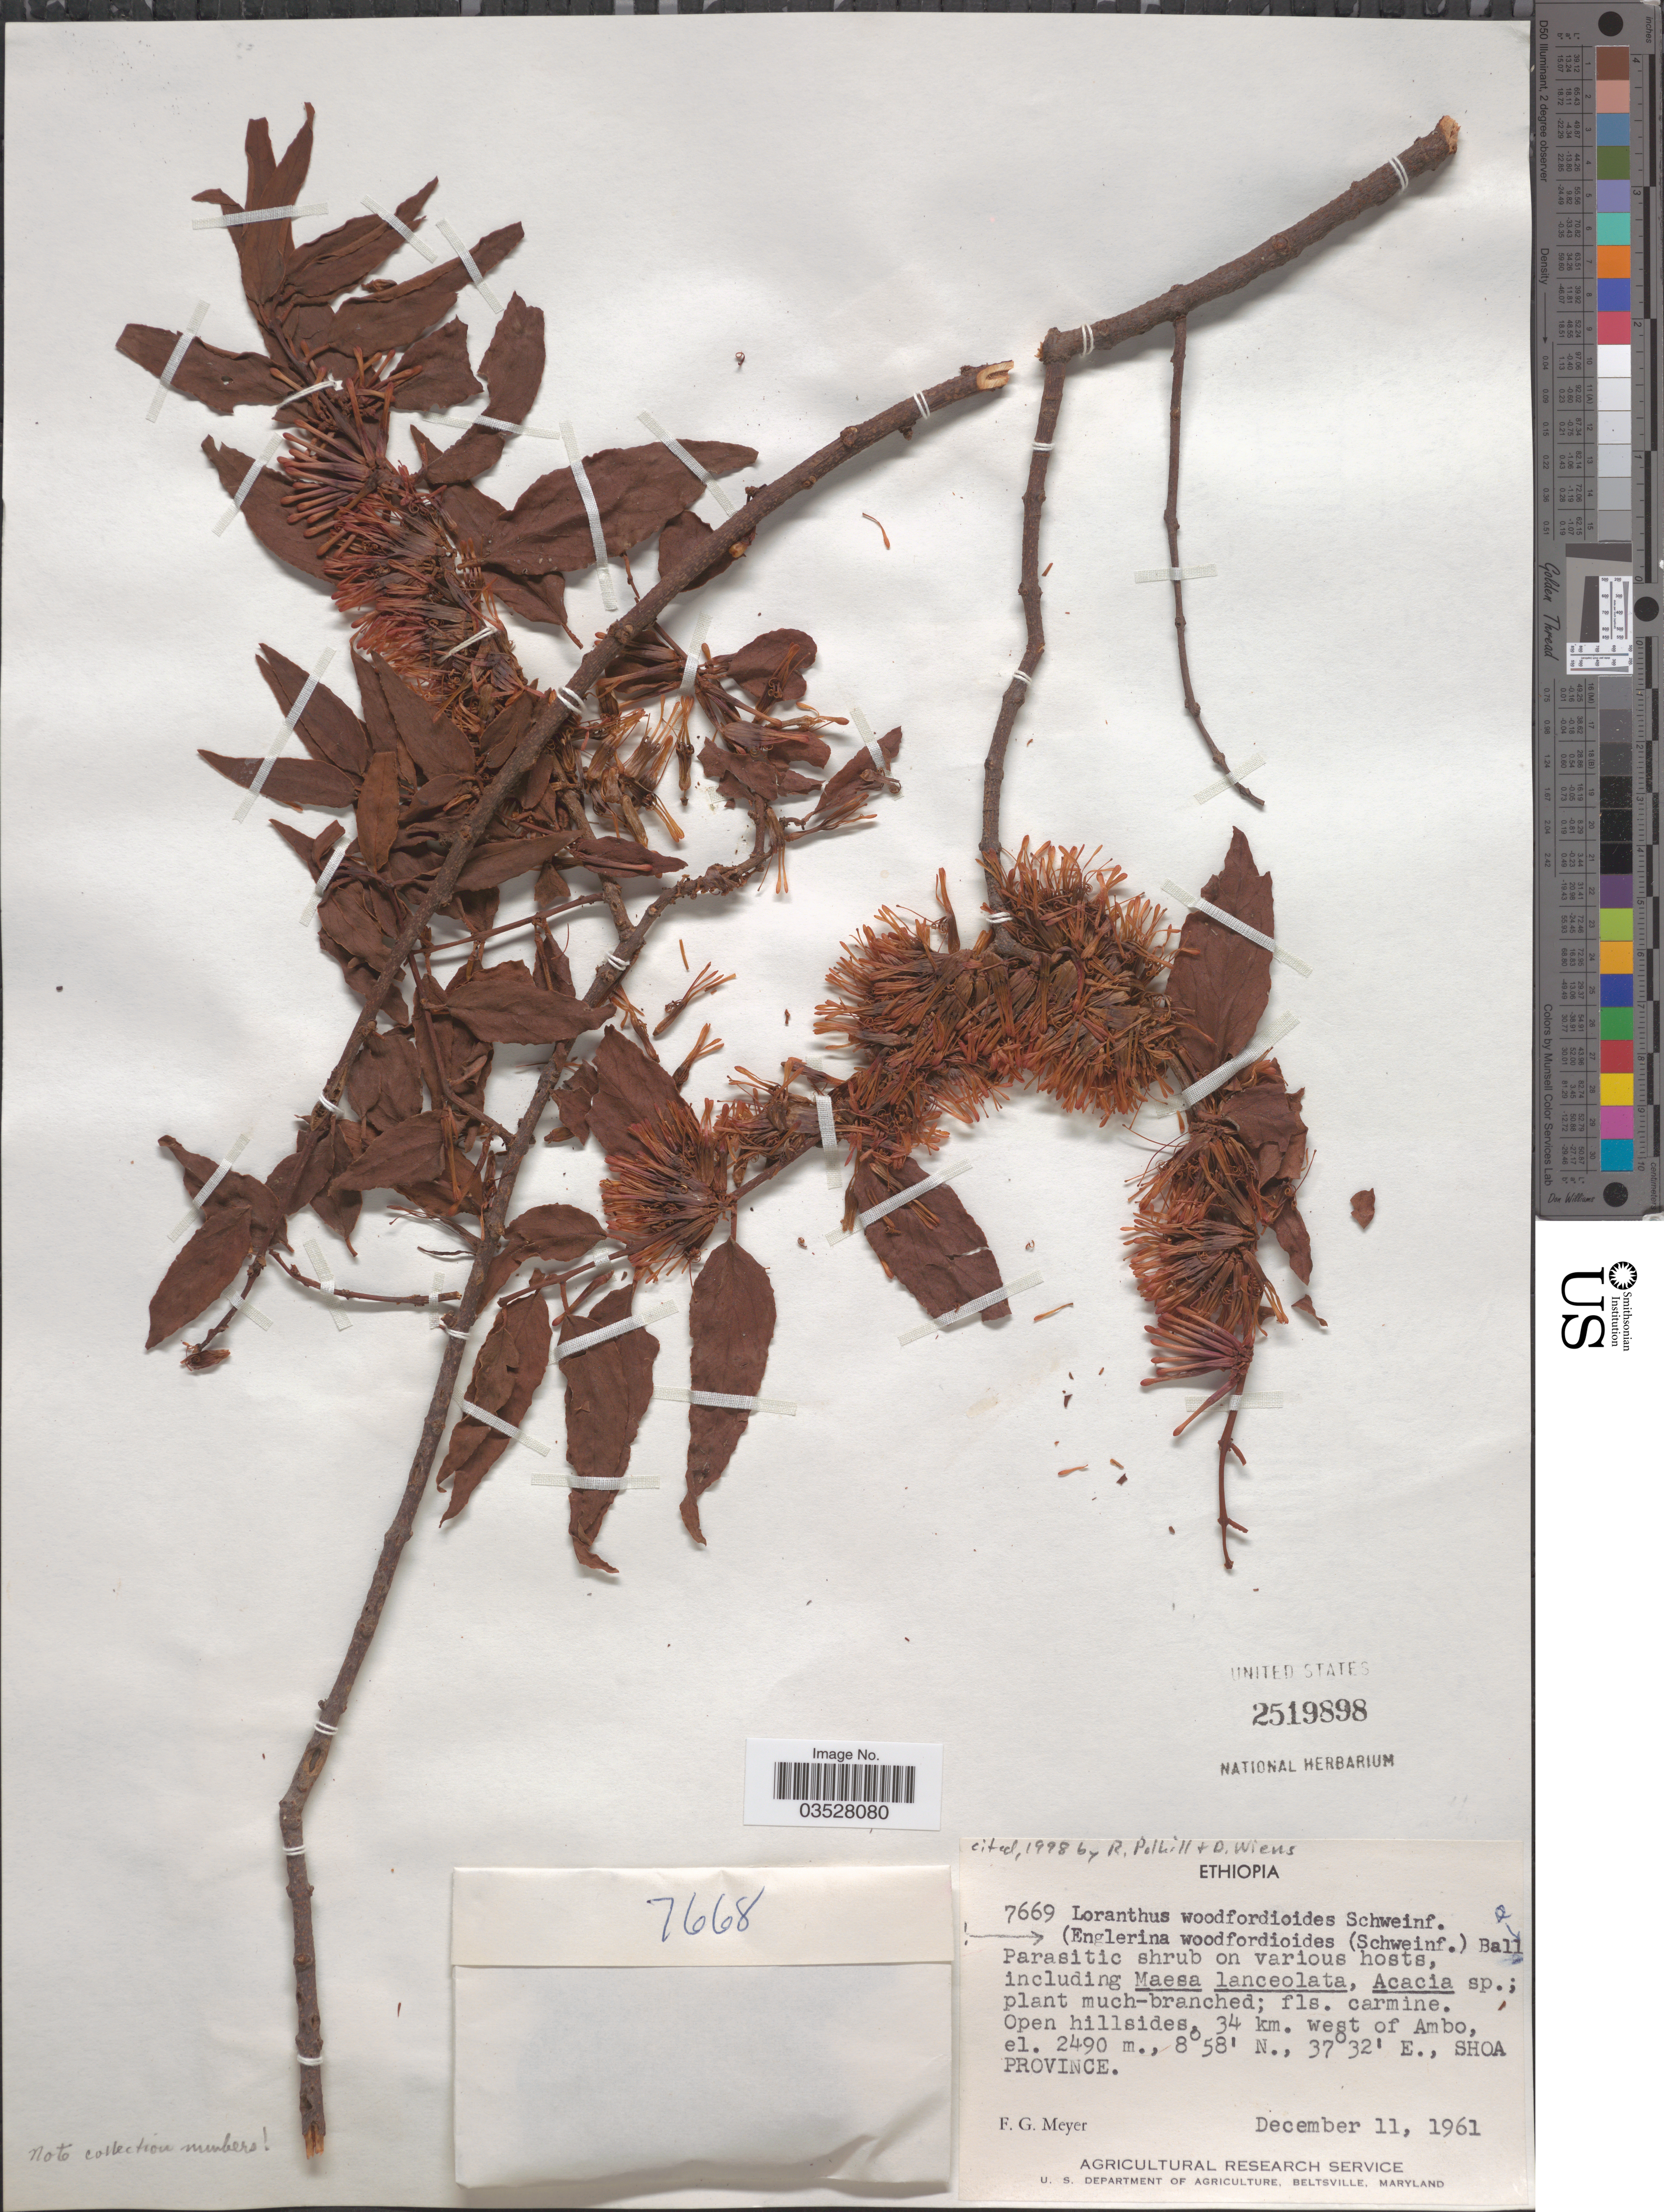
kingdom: Plantae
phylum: Tracheophyta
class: Magnoliopsida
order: Santalales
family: Loranthaceae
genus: Englerina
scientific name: Englerina woodfordioides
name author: Singler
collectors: F. G. Meyer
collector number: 7669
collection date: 1961-12-11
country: Ethiopia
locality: Open hillsides, 34 km. west of Ambo, Shoa Province.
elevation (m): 2490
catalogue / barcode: US 2519898